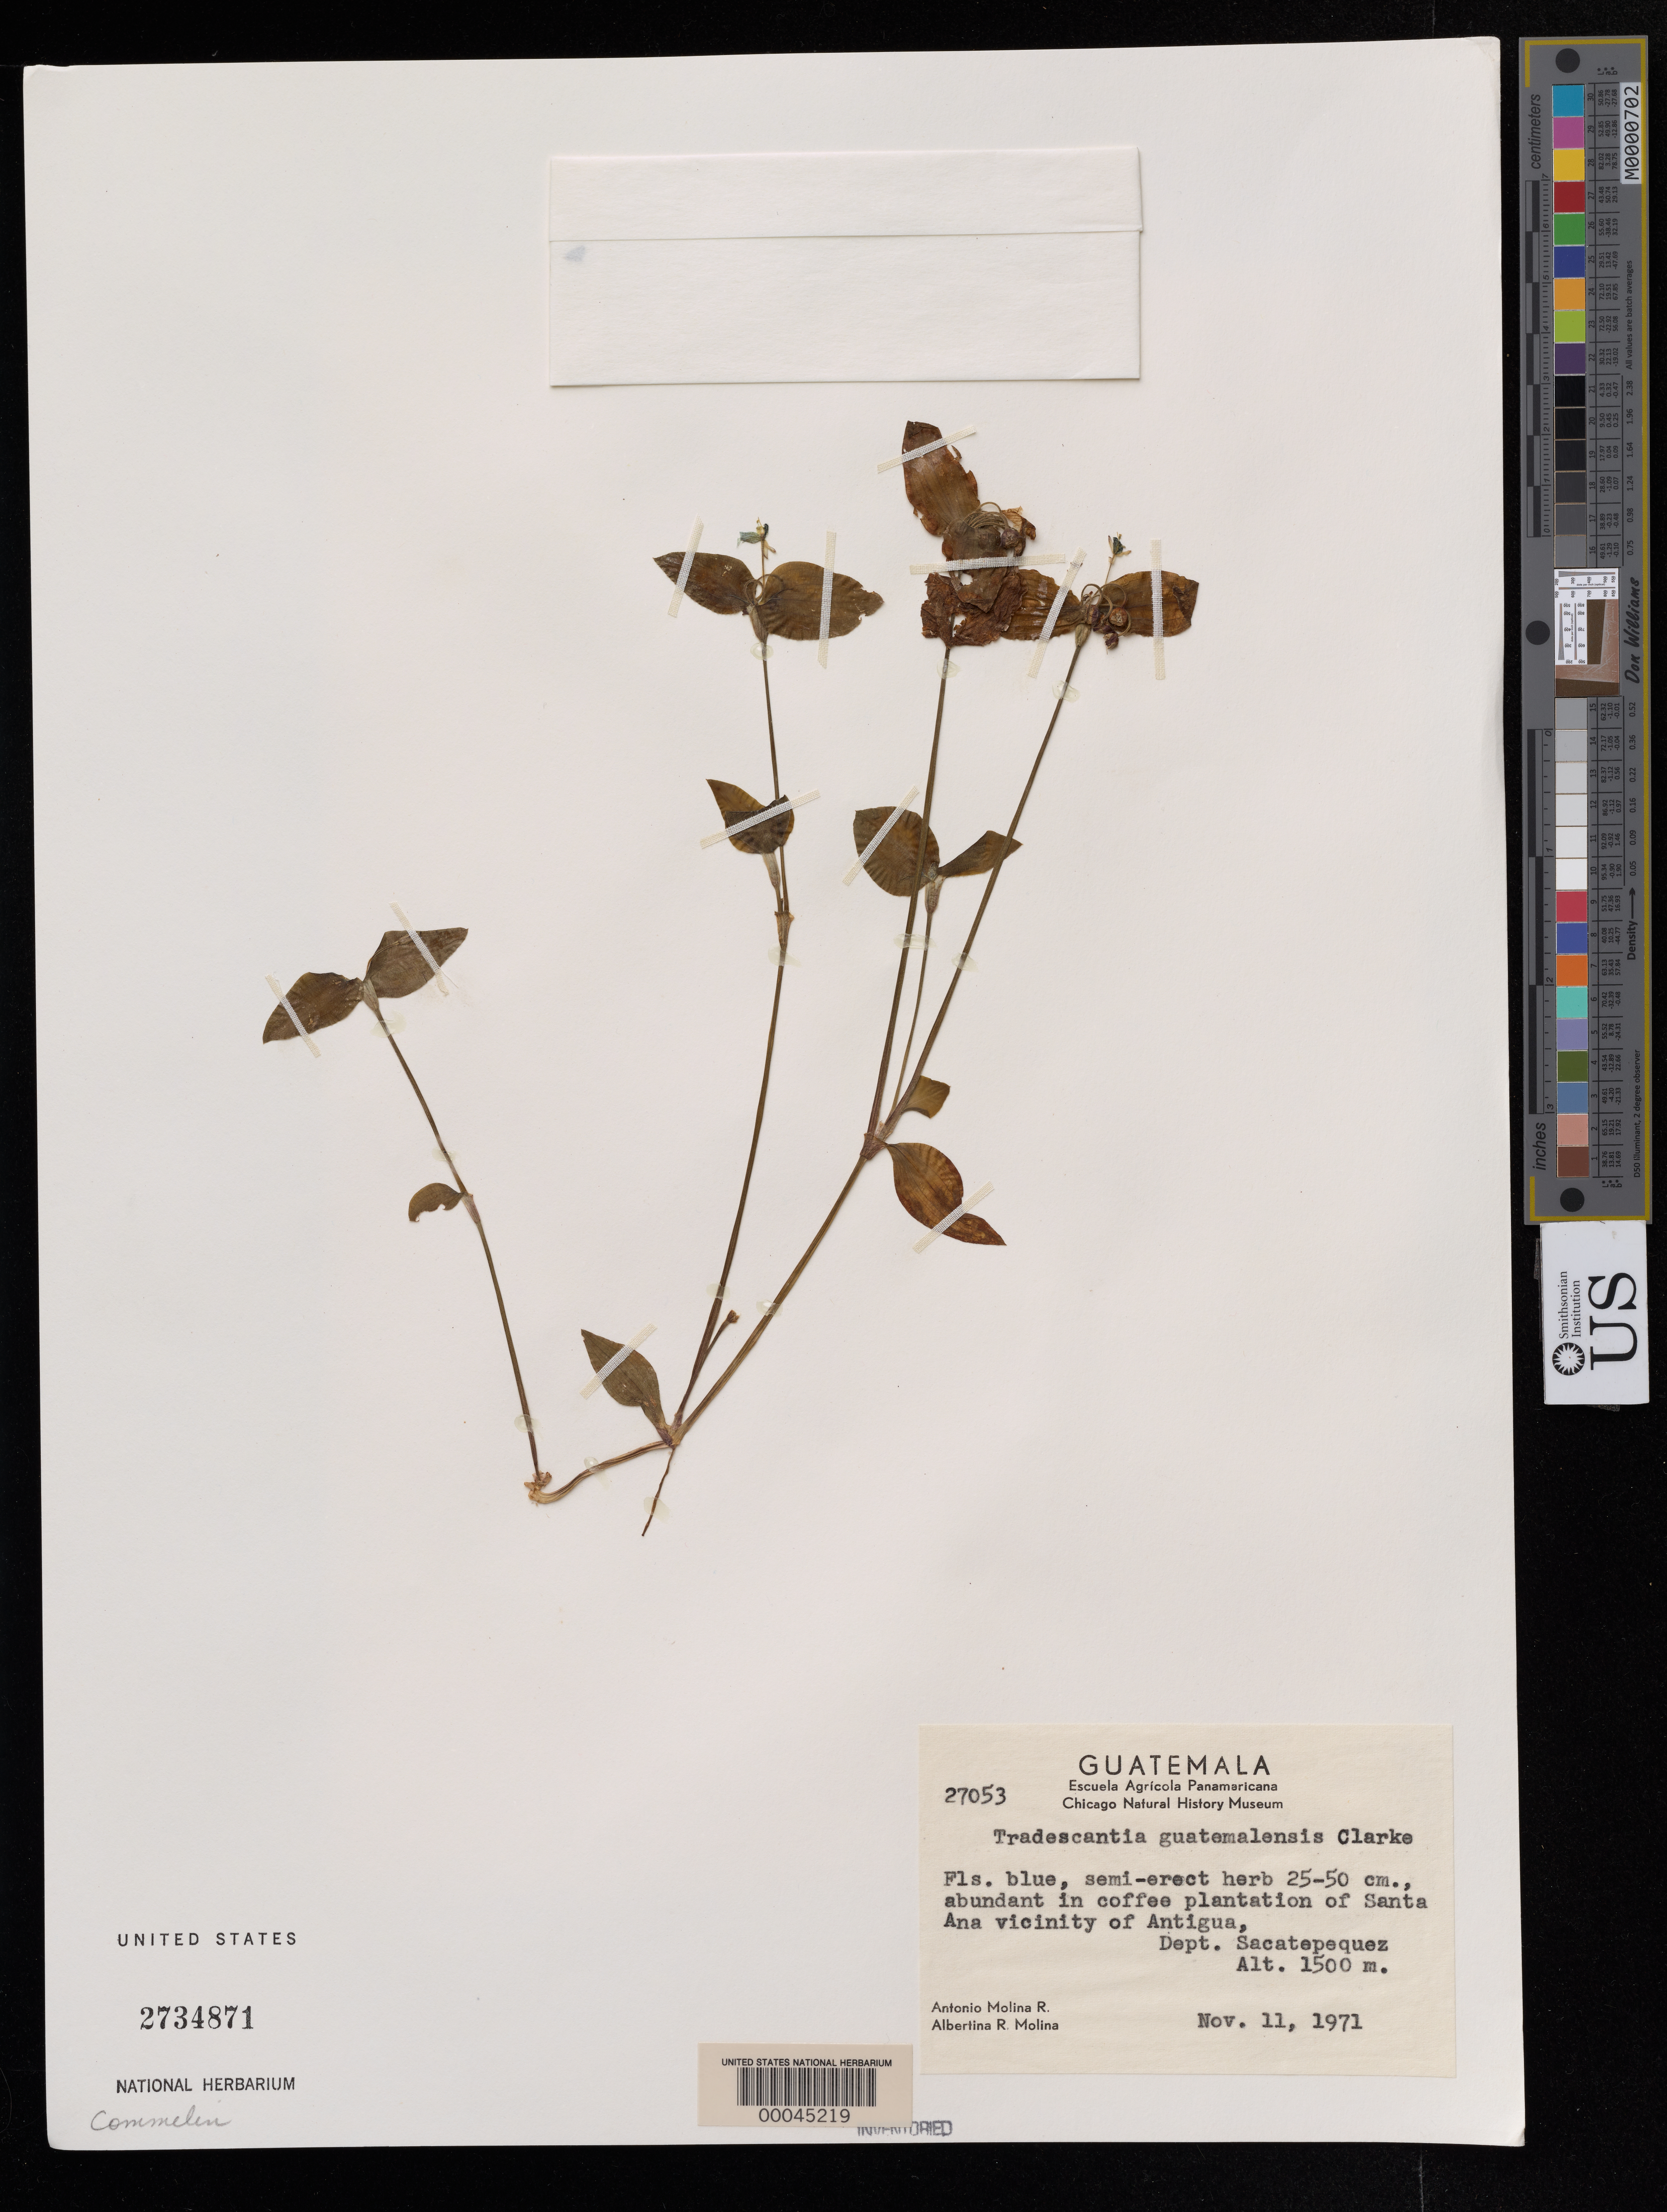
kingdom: Plantae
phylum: Tracheophyta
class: Liliopsida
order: Commelinales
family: Commelinaceae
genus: Tradescantia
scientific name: Tradescantia guatemalensis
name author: C.B. Clarke ex Donn. Sm.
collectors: A. Molina R. & A. Molina R.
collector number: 27053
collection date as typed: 11 Nov 1971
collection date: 1971-11-11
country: Guatemala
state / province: Sacatepéquez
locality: Near Antigua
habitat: Coffee plantation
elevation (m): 1500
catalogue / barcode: US 2734871